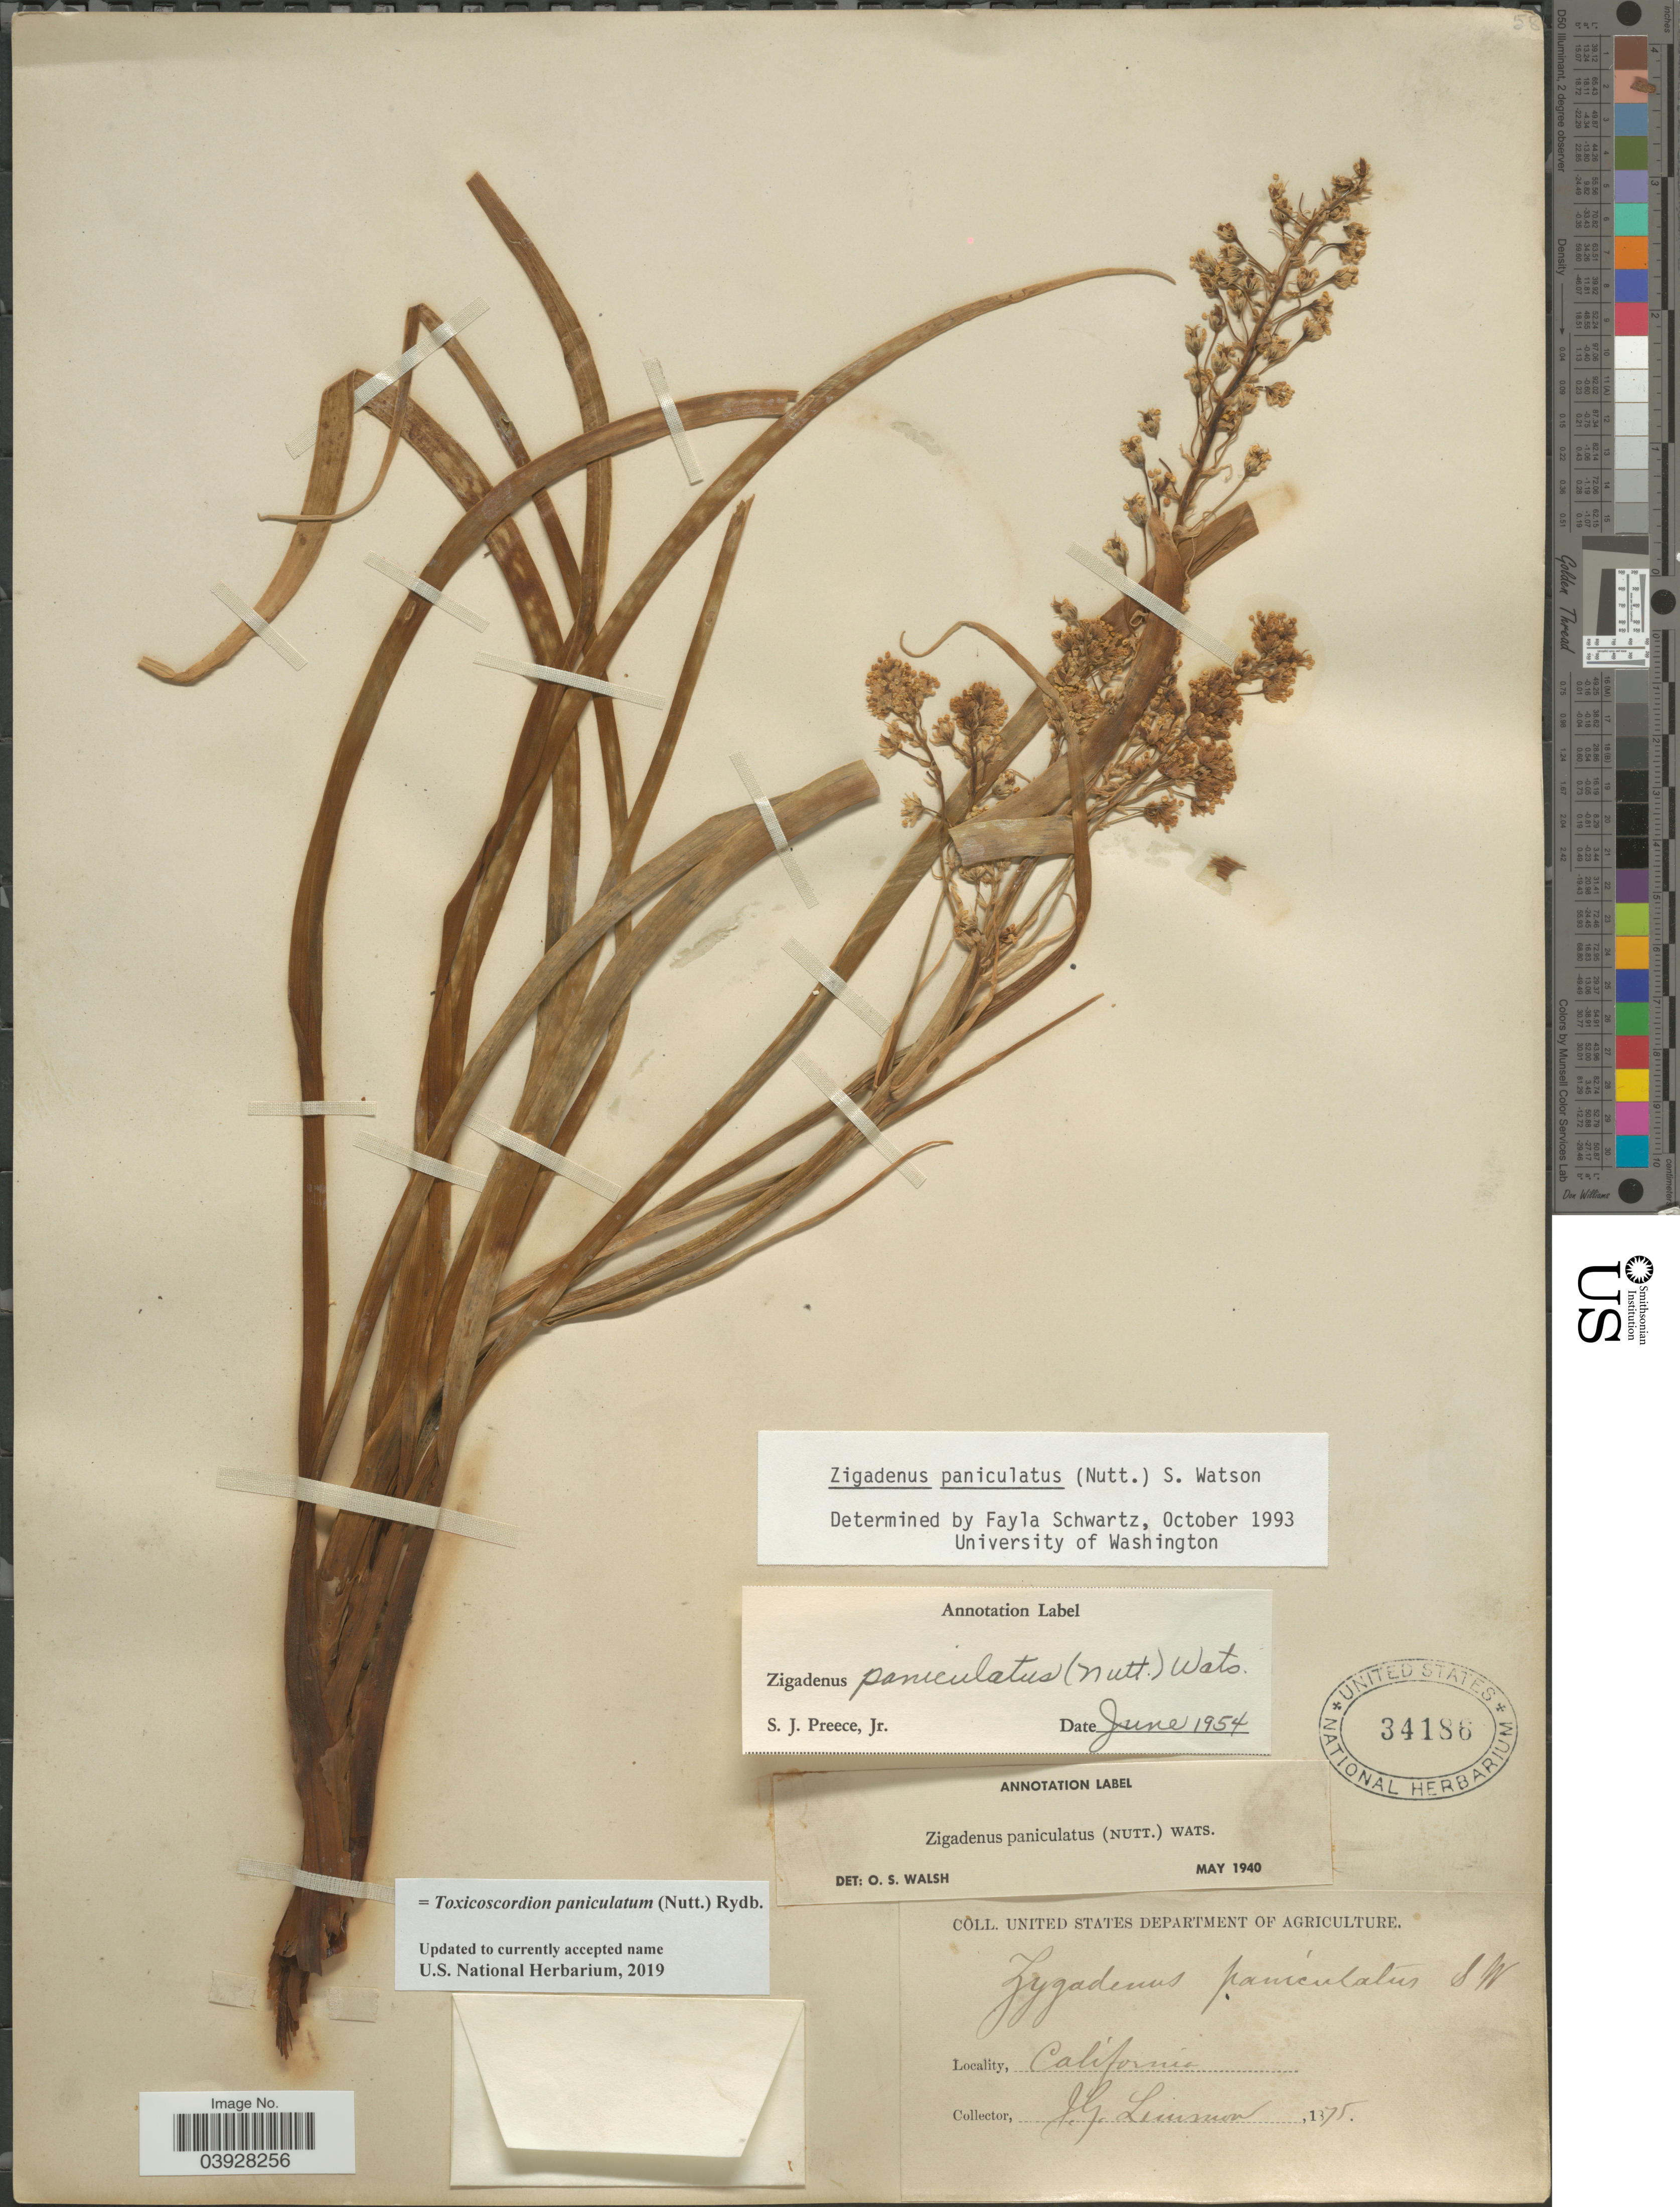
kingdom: Plantae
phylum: Tracheophyta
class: Liliopsida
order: Liliales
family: Melanthiaceae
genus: Toxicoscordion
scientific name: Toxicoscordion paniculatum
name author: (Nutt.) Rydb.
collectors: J. Lemmon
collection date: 1875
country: United States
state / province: California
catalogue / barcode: US 34186